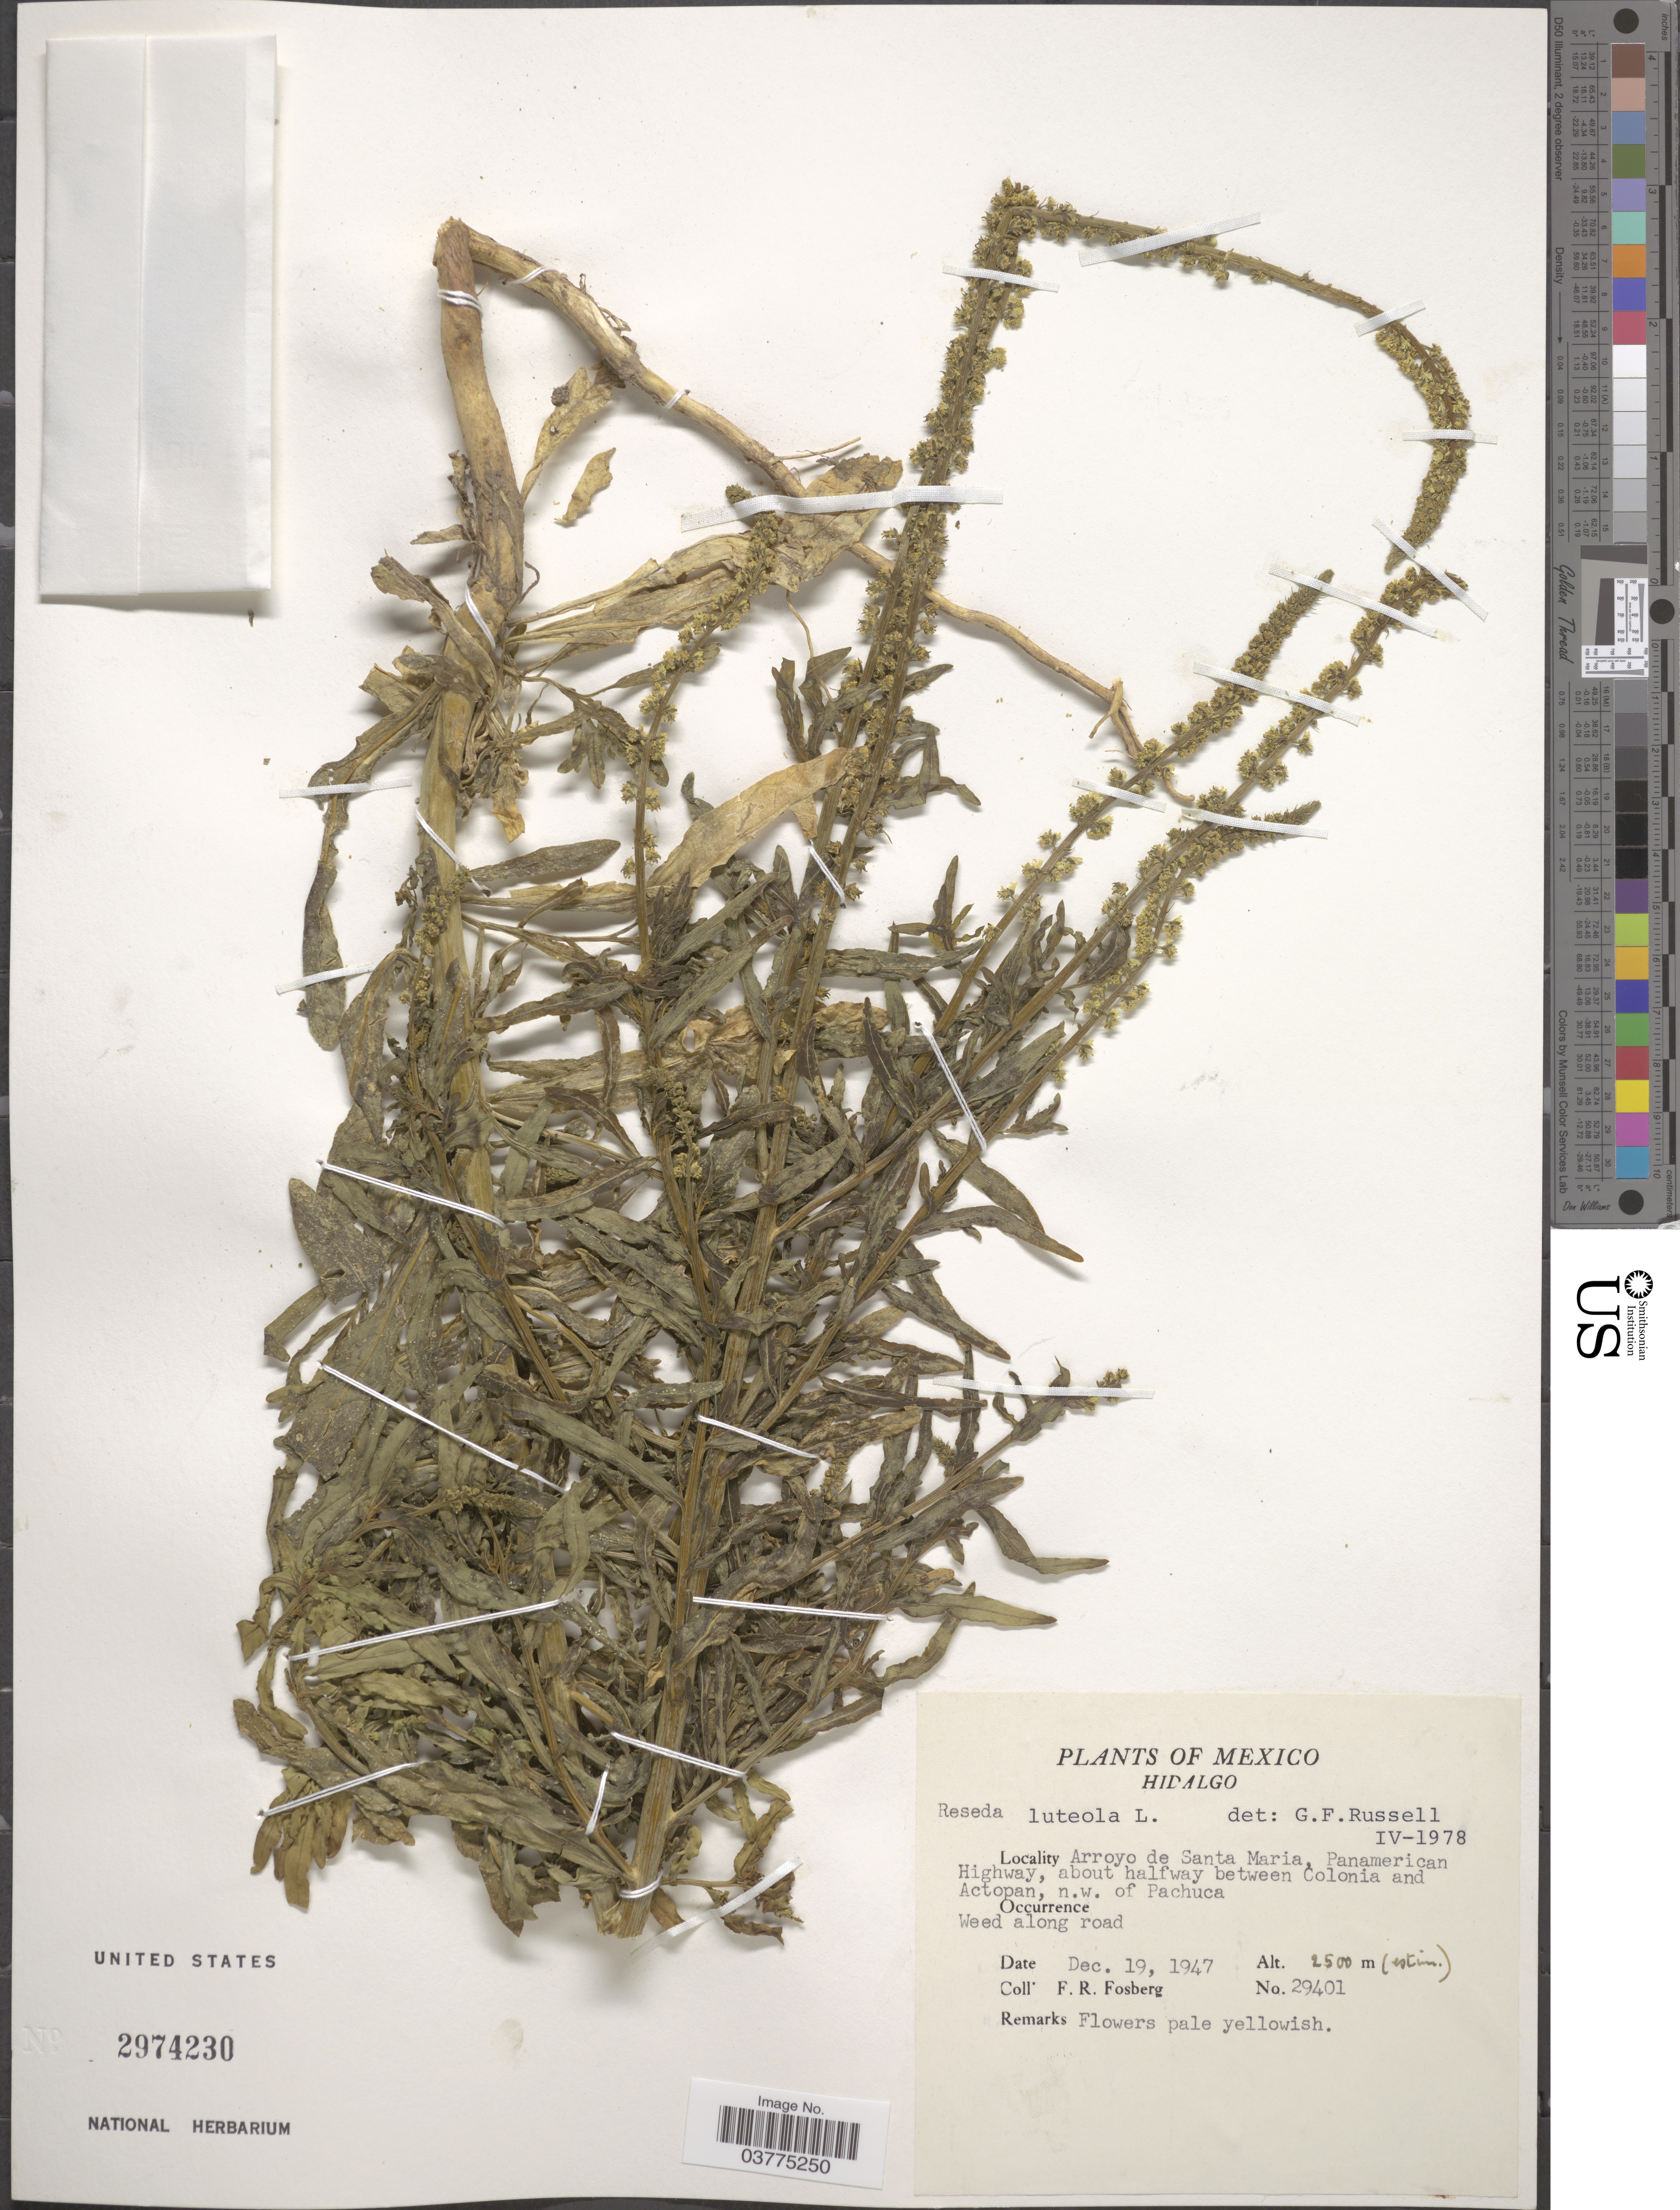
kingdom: Plantae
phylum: Tracheophyta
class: Magnoliopsida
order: Brassicales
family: Resedaceae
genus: Reseda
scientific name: Reseda luteola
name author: L.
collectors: F. R. Fosberg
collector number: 29401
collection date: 1947-12-19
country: Mexico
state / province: Hidalgo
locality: Arroyo de Santa Maria, Panamerican Highway, about halfway between Colonia and Actopan, n.w. of Pachuca.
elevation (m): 2500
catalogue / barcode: US 2974230